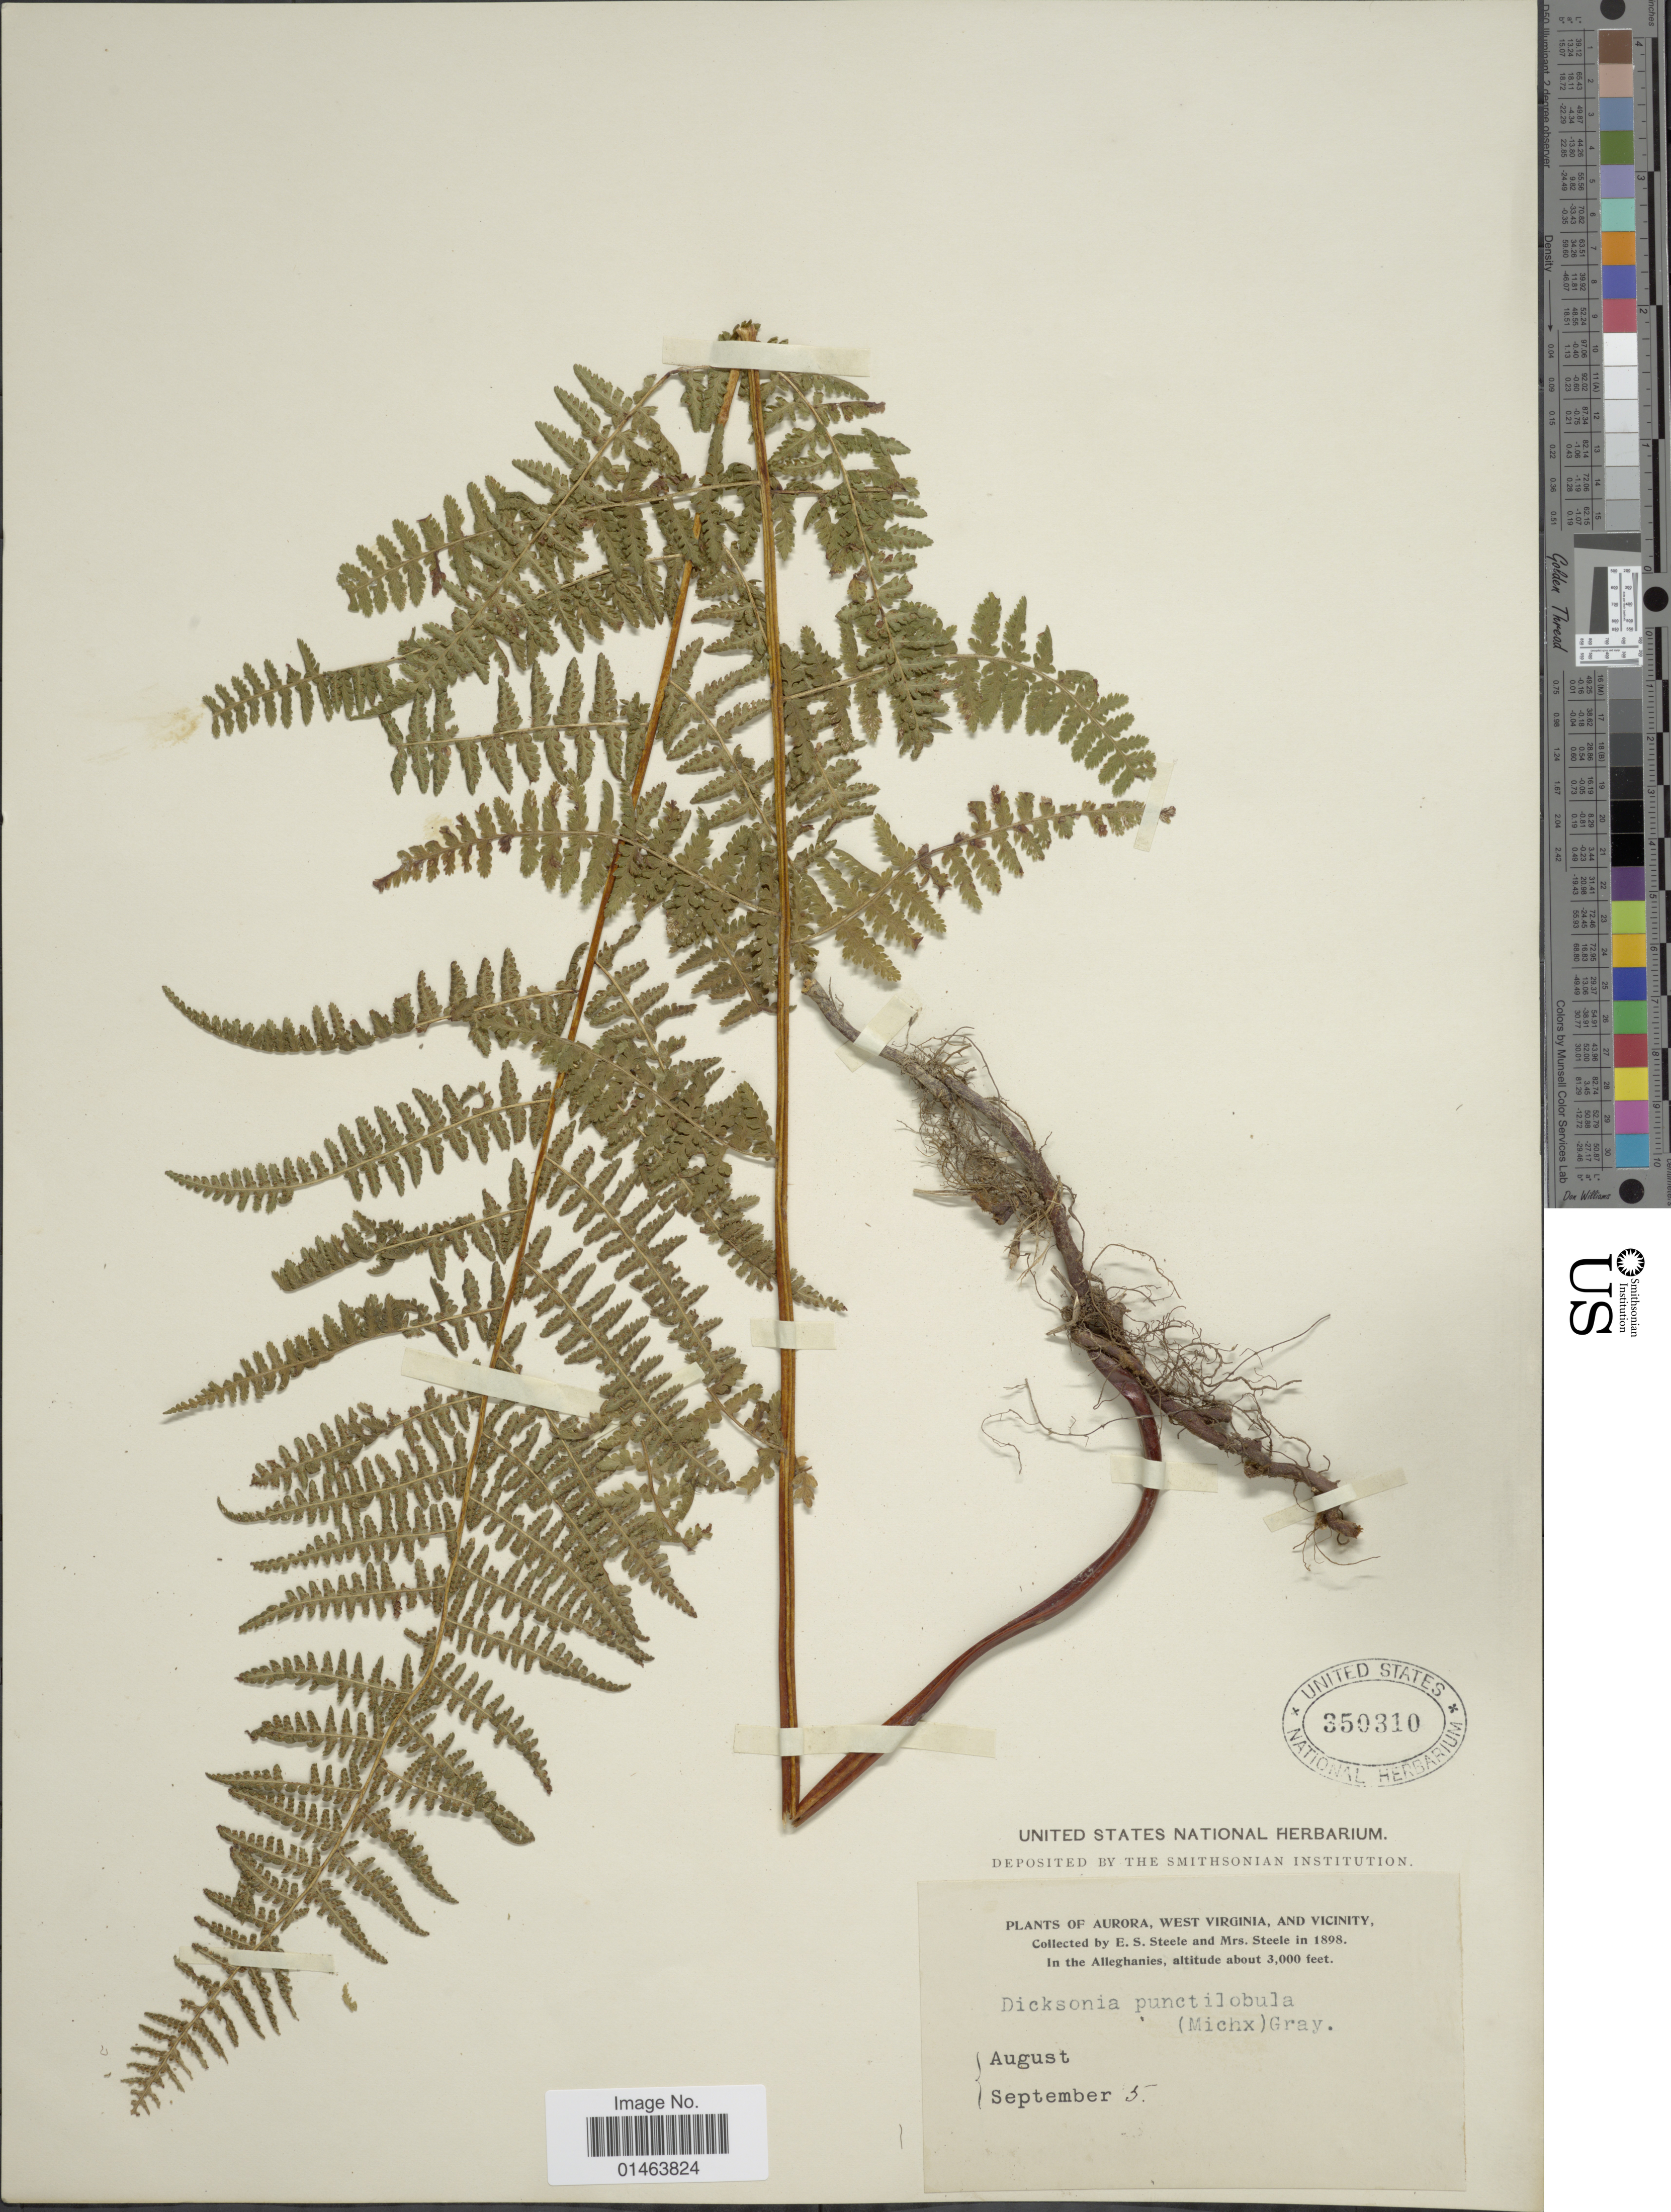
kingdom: Plantae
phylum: Tracheophyta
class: Polypodiopsida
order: Polypodiales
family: Dennstaedtiaceae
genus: Dennstaedtia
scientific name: Dennstaedtia punctilobula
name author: (Michx.) T. Moore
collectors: E. Steele & Mrs. E. S. Steele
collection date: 1898-08/1989-09-05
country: United States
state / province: West Virginia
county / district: Preston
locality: Aurora, West Virginia, and Vicinity.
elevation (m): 914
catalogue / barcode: US 350310